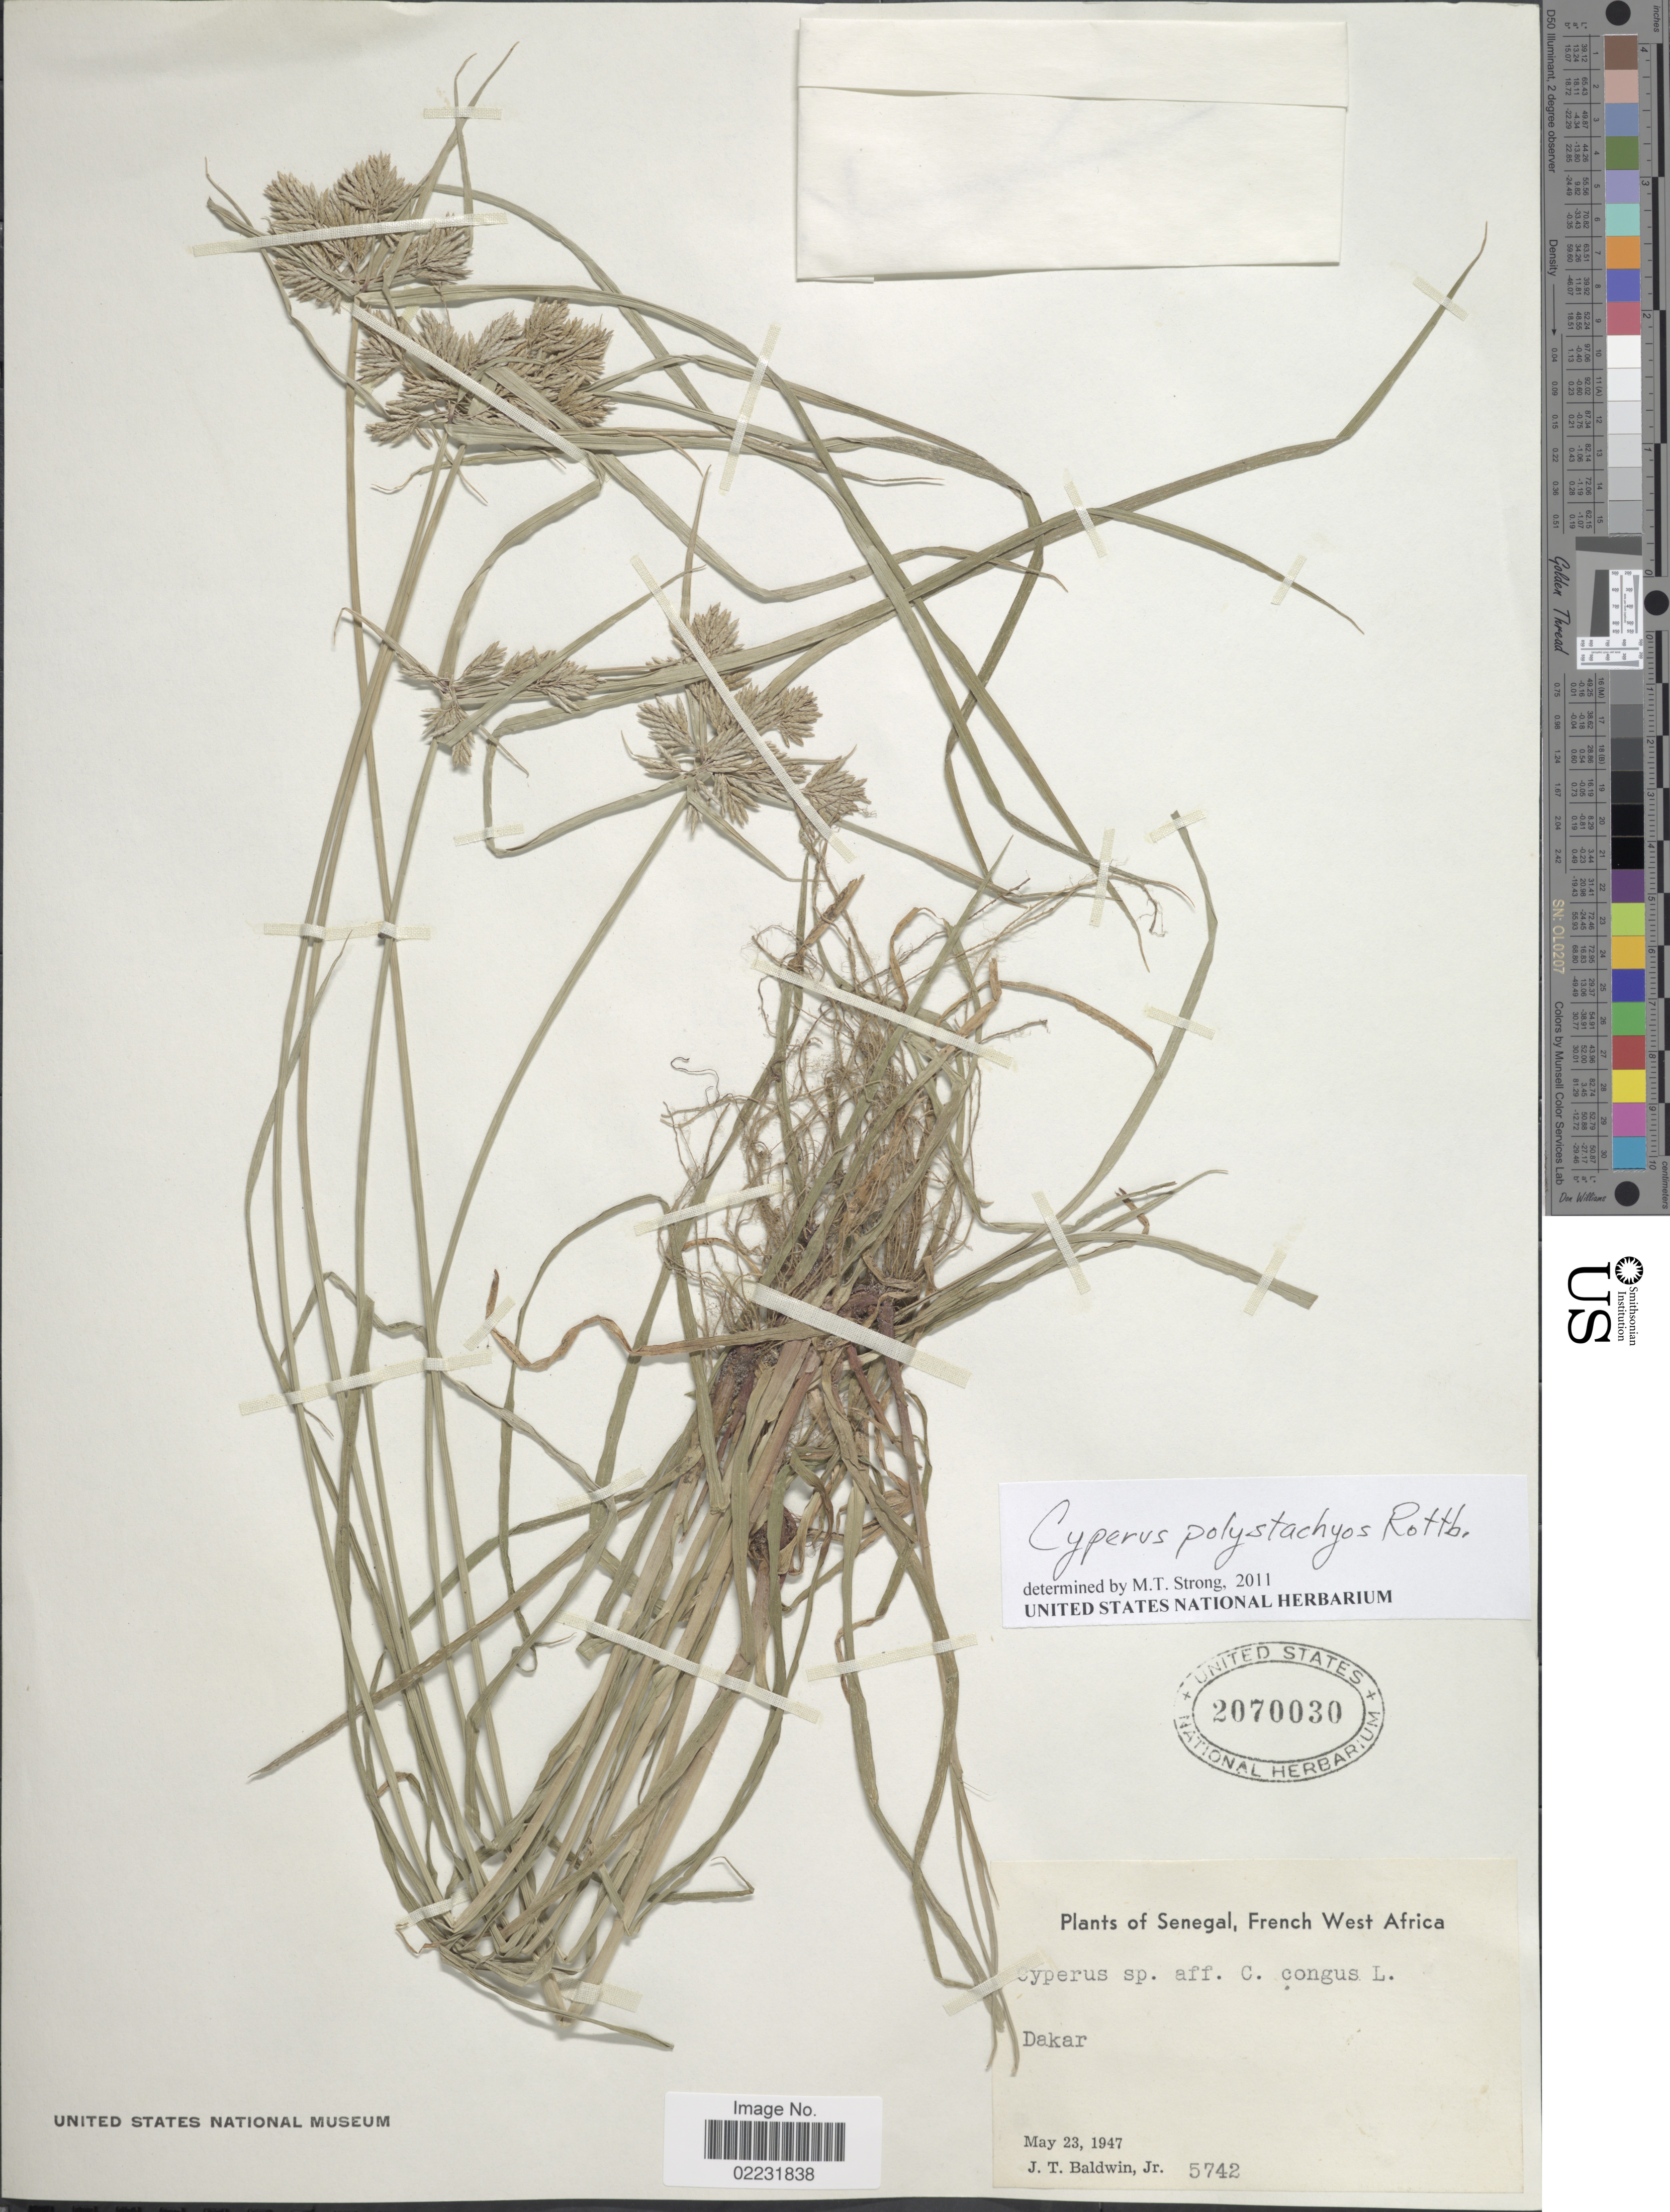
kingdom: Plantae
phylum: Tracheophyta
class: Liliopsida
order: Poales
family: Cyperaceae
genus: Cyperus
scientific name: Cyperus polystachyos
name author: Rottb.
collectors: J. T. Baldwin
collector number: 5742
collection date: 1947-05-23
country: Senegal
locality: Senegal, French West Africa, Dakar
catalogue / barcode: US 2070030